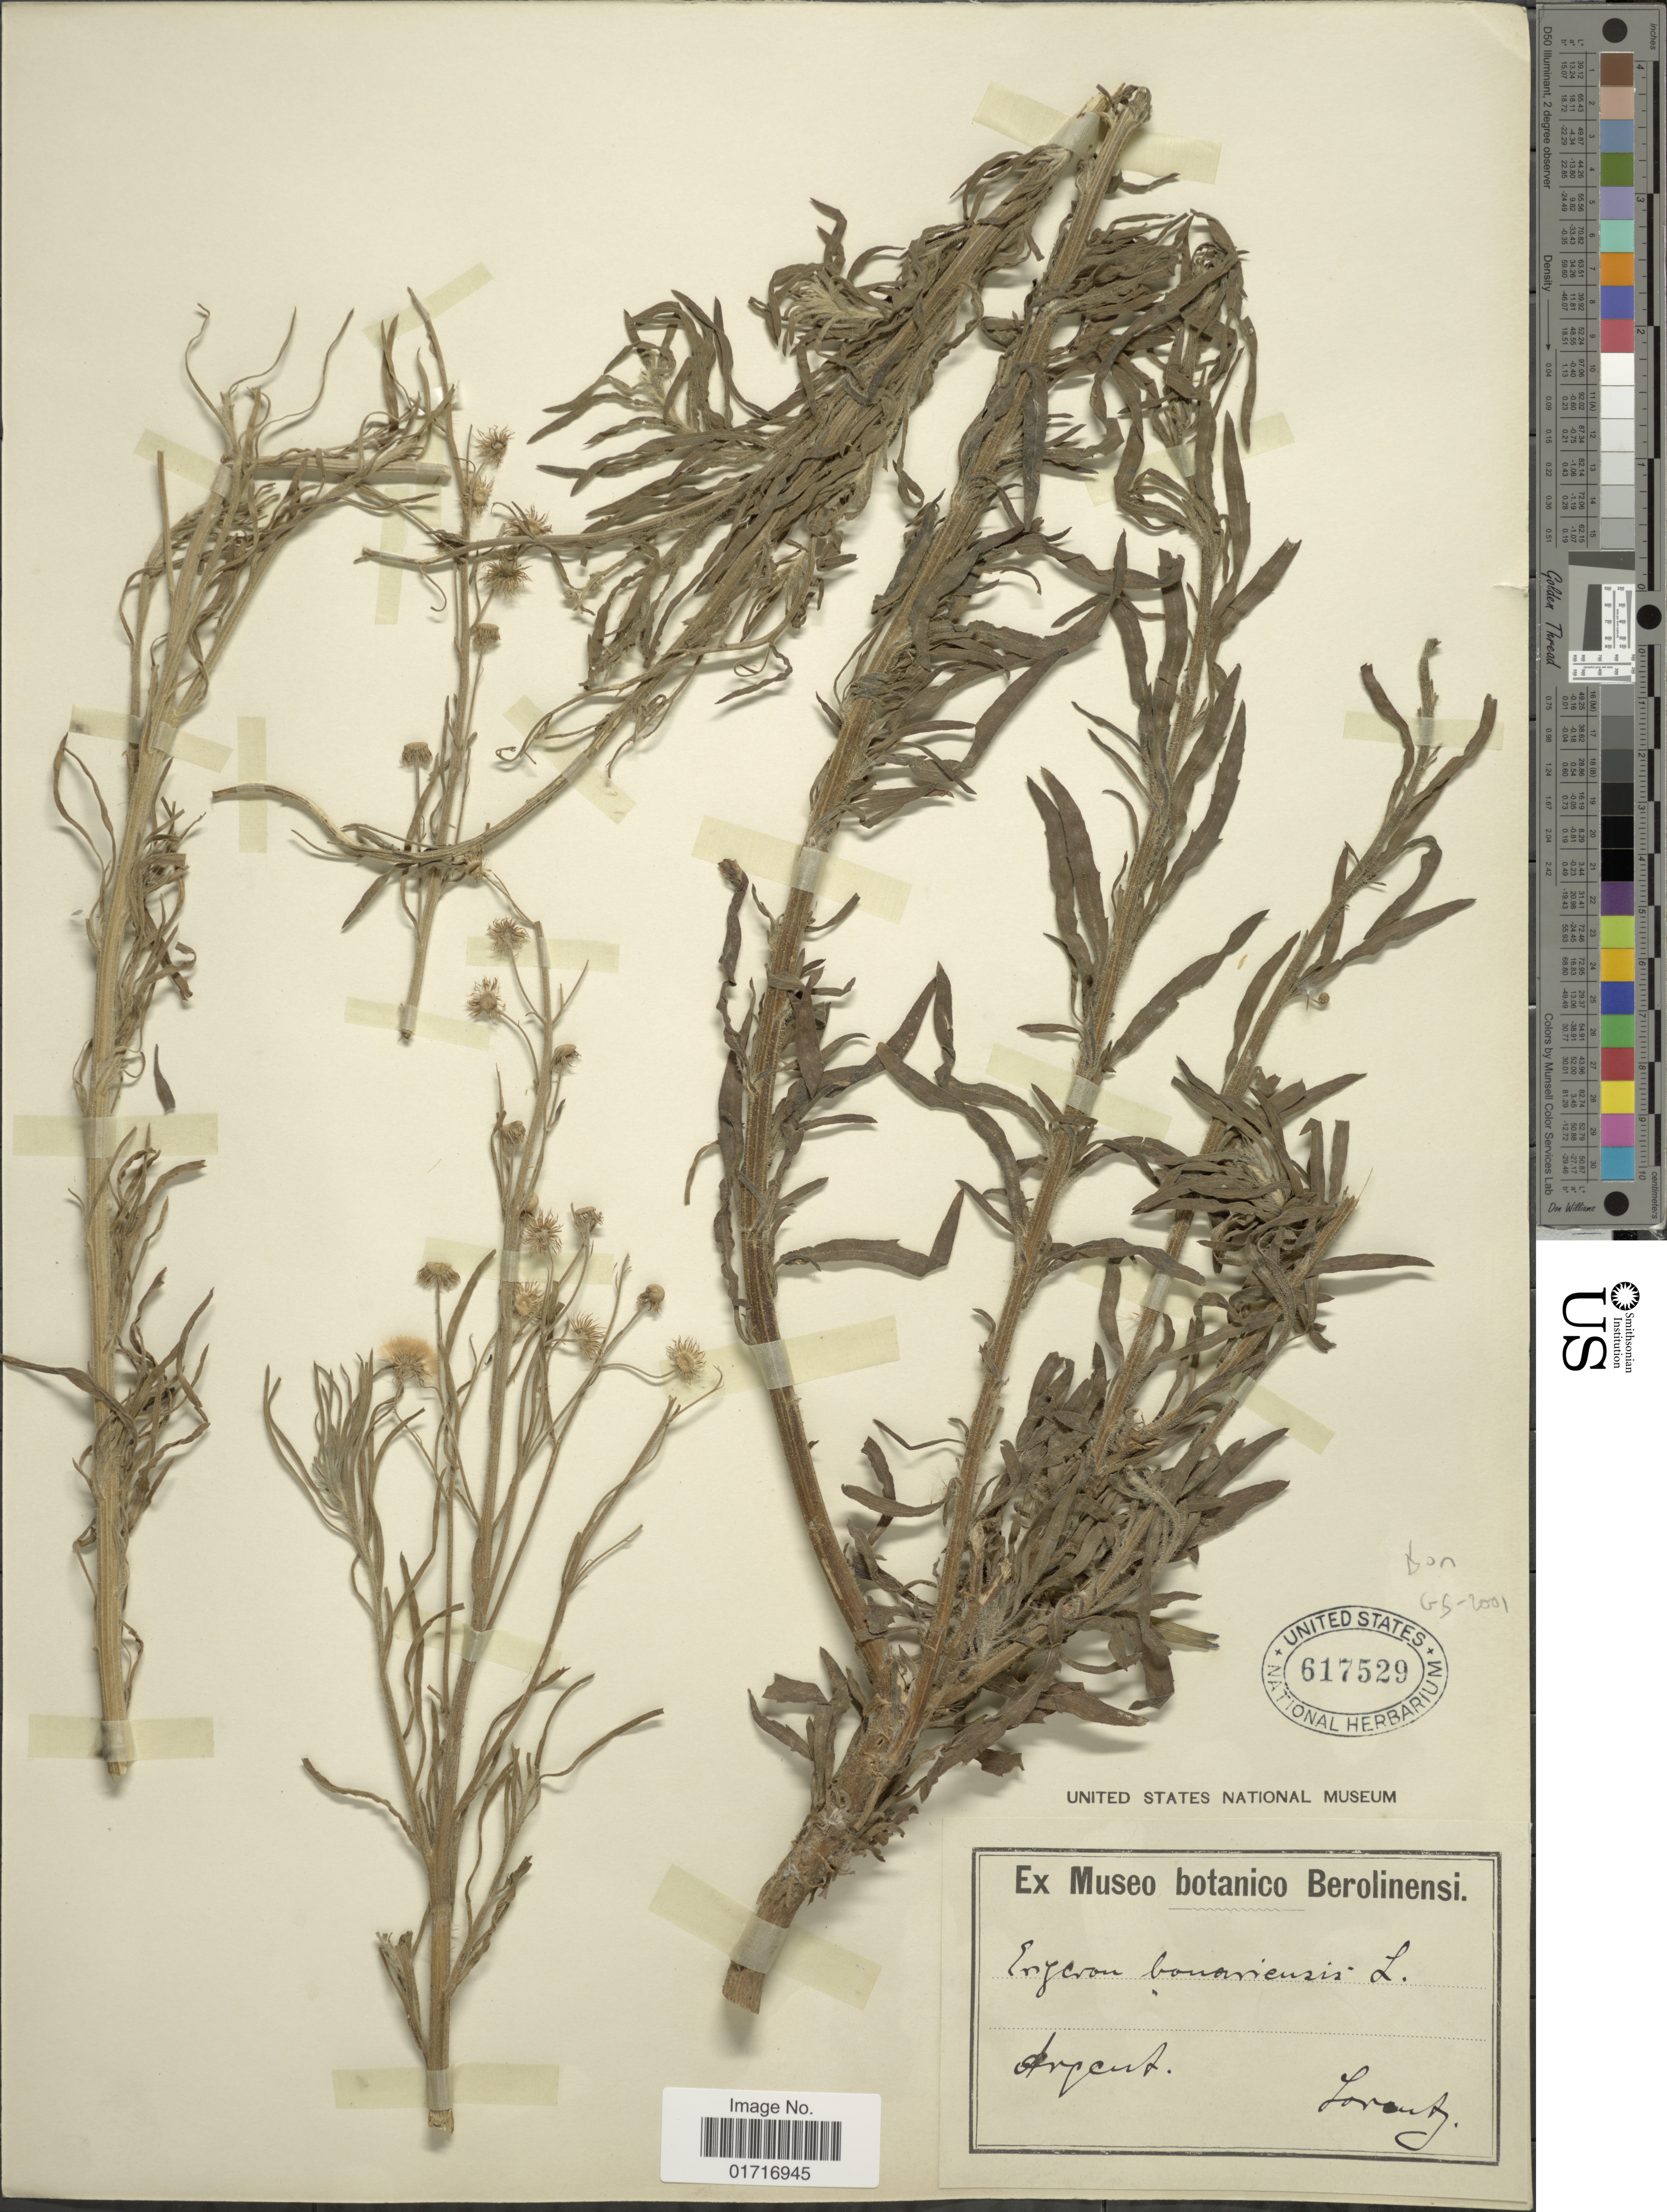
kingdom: Plantae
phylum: Tracheophyta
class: Magnoliopsida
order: Asterales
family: Asteraceae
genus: Conyza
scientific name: Conyza bonariensis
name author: (L.) Cronq.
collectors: -. Lorentz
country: Argentina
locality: Argent.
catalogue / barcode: US 617529